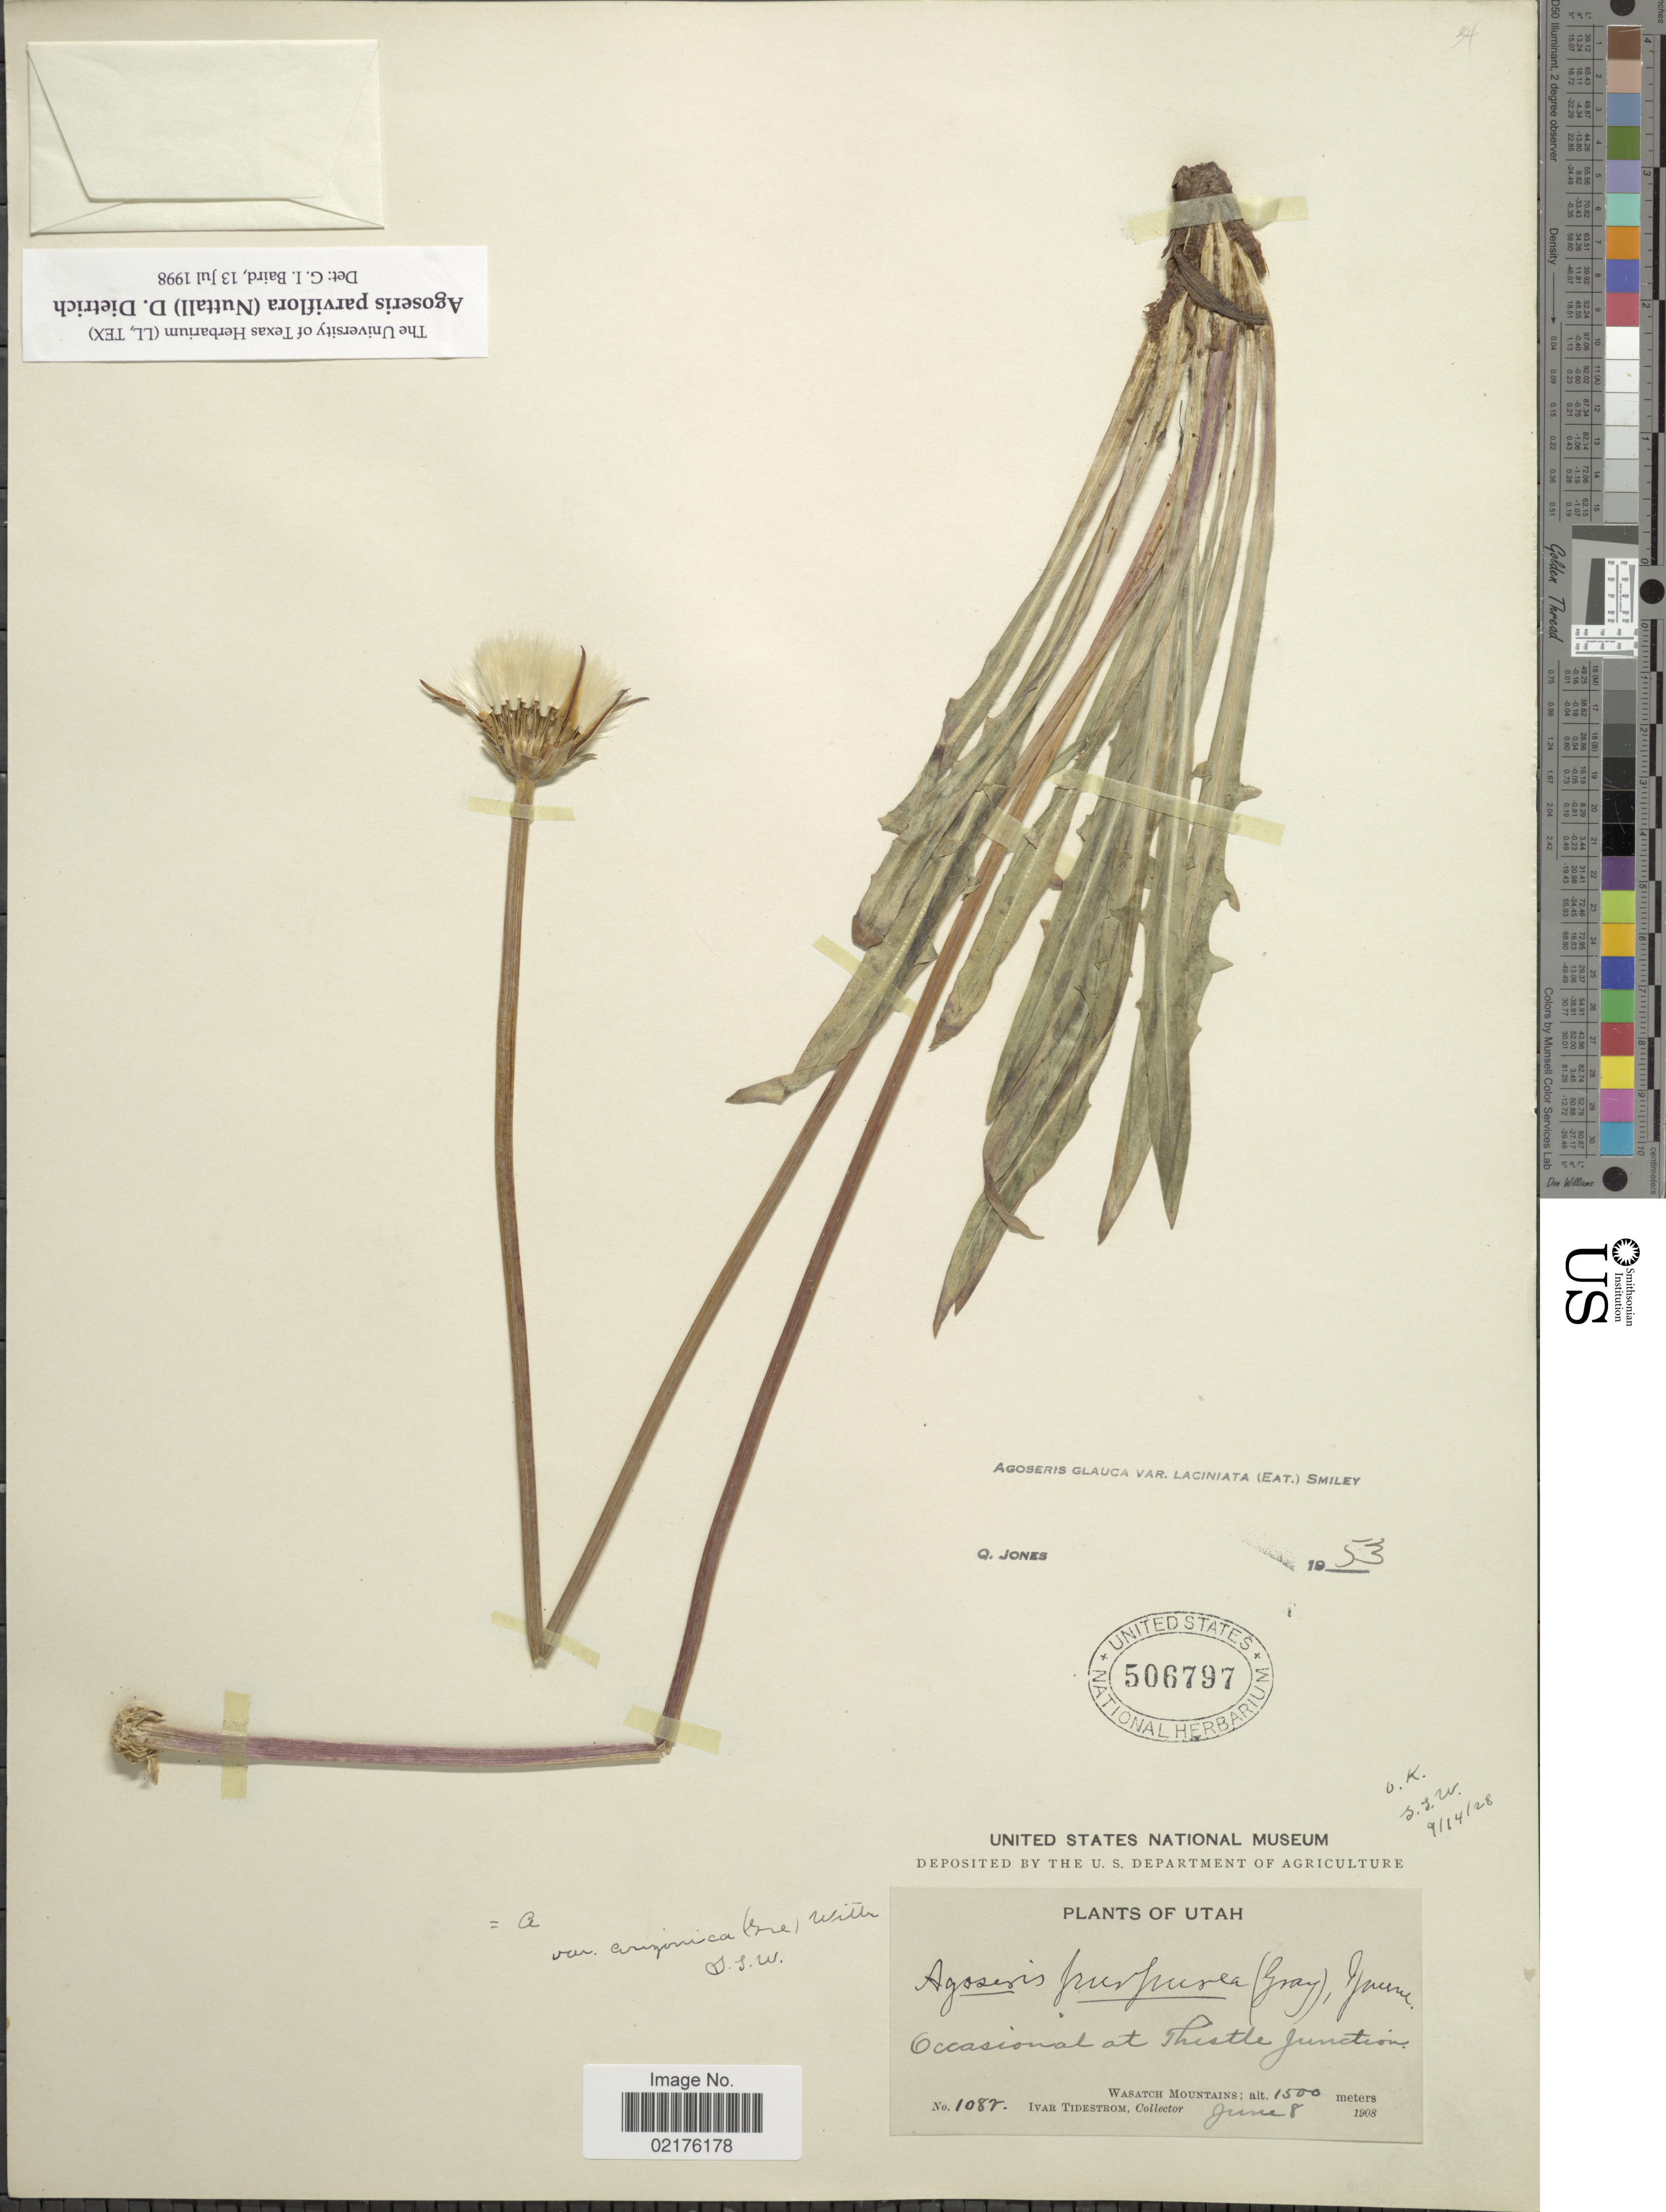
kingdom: Plantae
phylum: Tracheophyta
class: Magnoliopsida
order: Asterales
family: Asteraceae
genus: Agoseris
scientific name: Agoseris parviflora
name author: (Nutt.) D. Dietr.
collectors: I. F. Tidestrom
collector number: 1087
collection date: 1908-08-06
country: United States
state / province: Utah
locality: Occasional at Thistle Junction, Wasatch Mountains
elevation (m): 1500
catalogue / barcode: US 506797